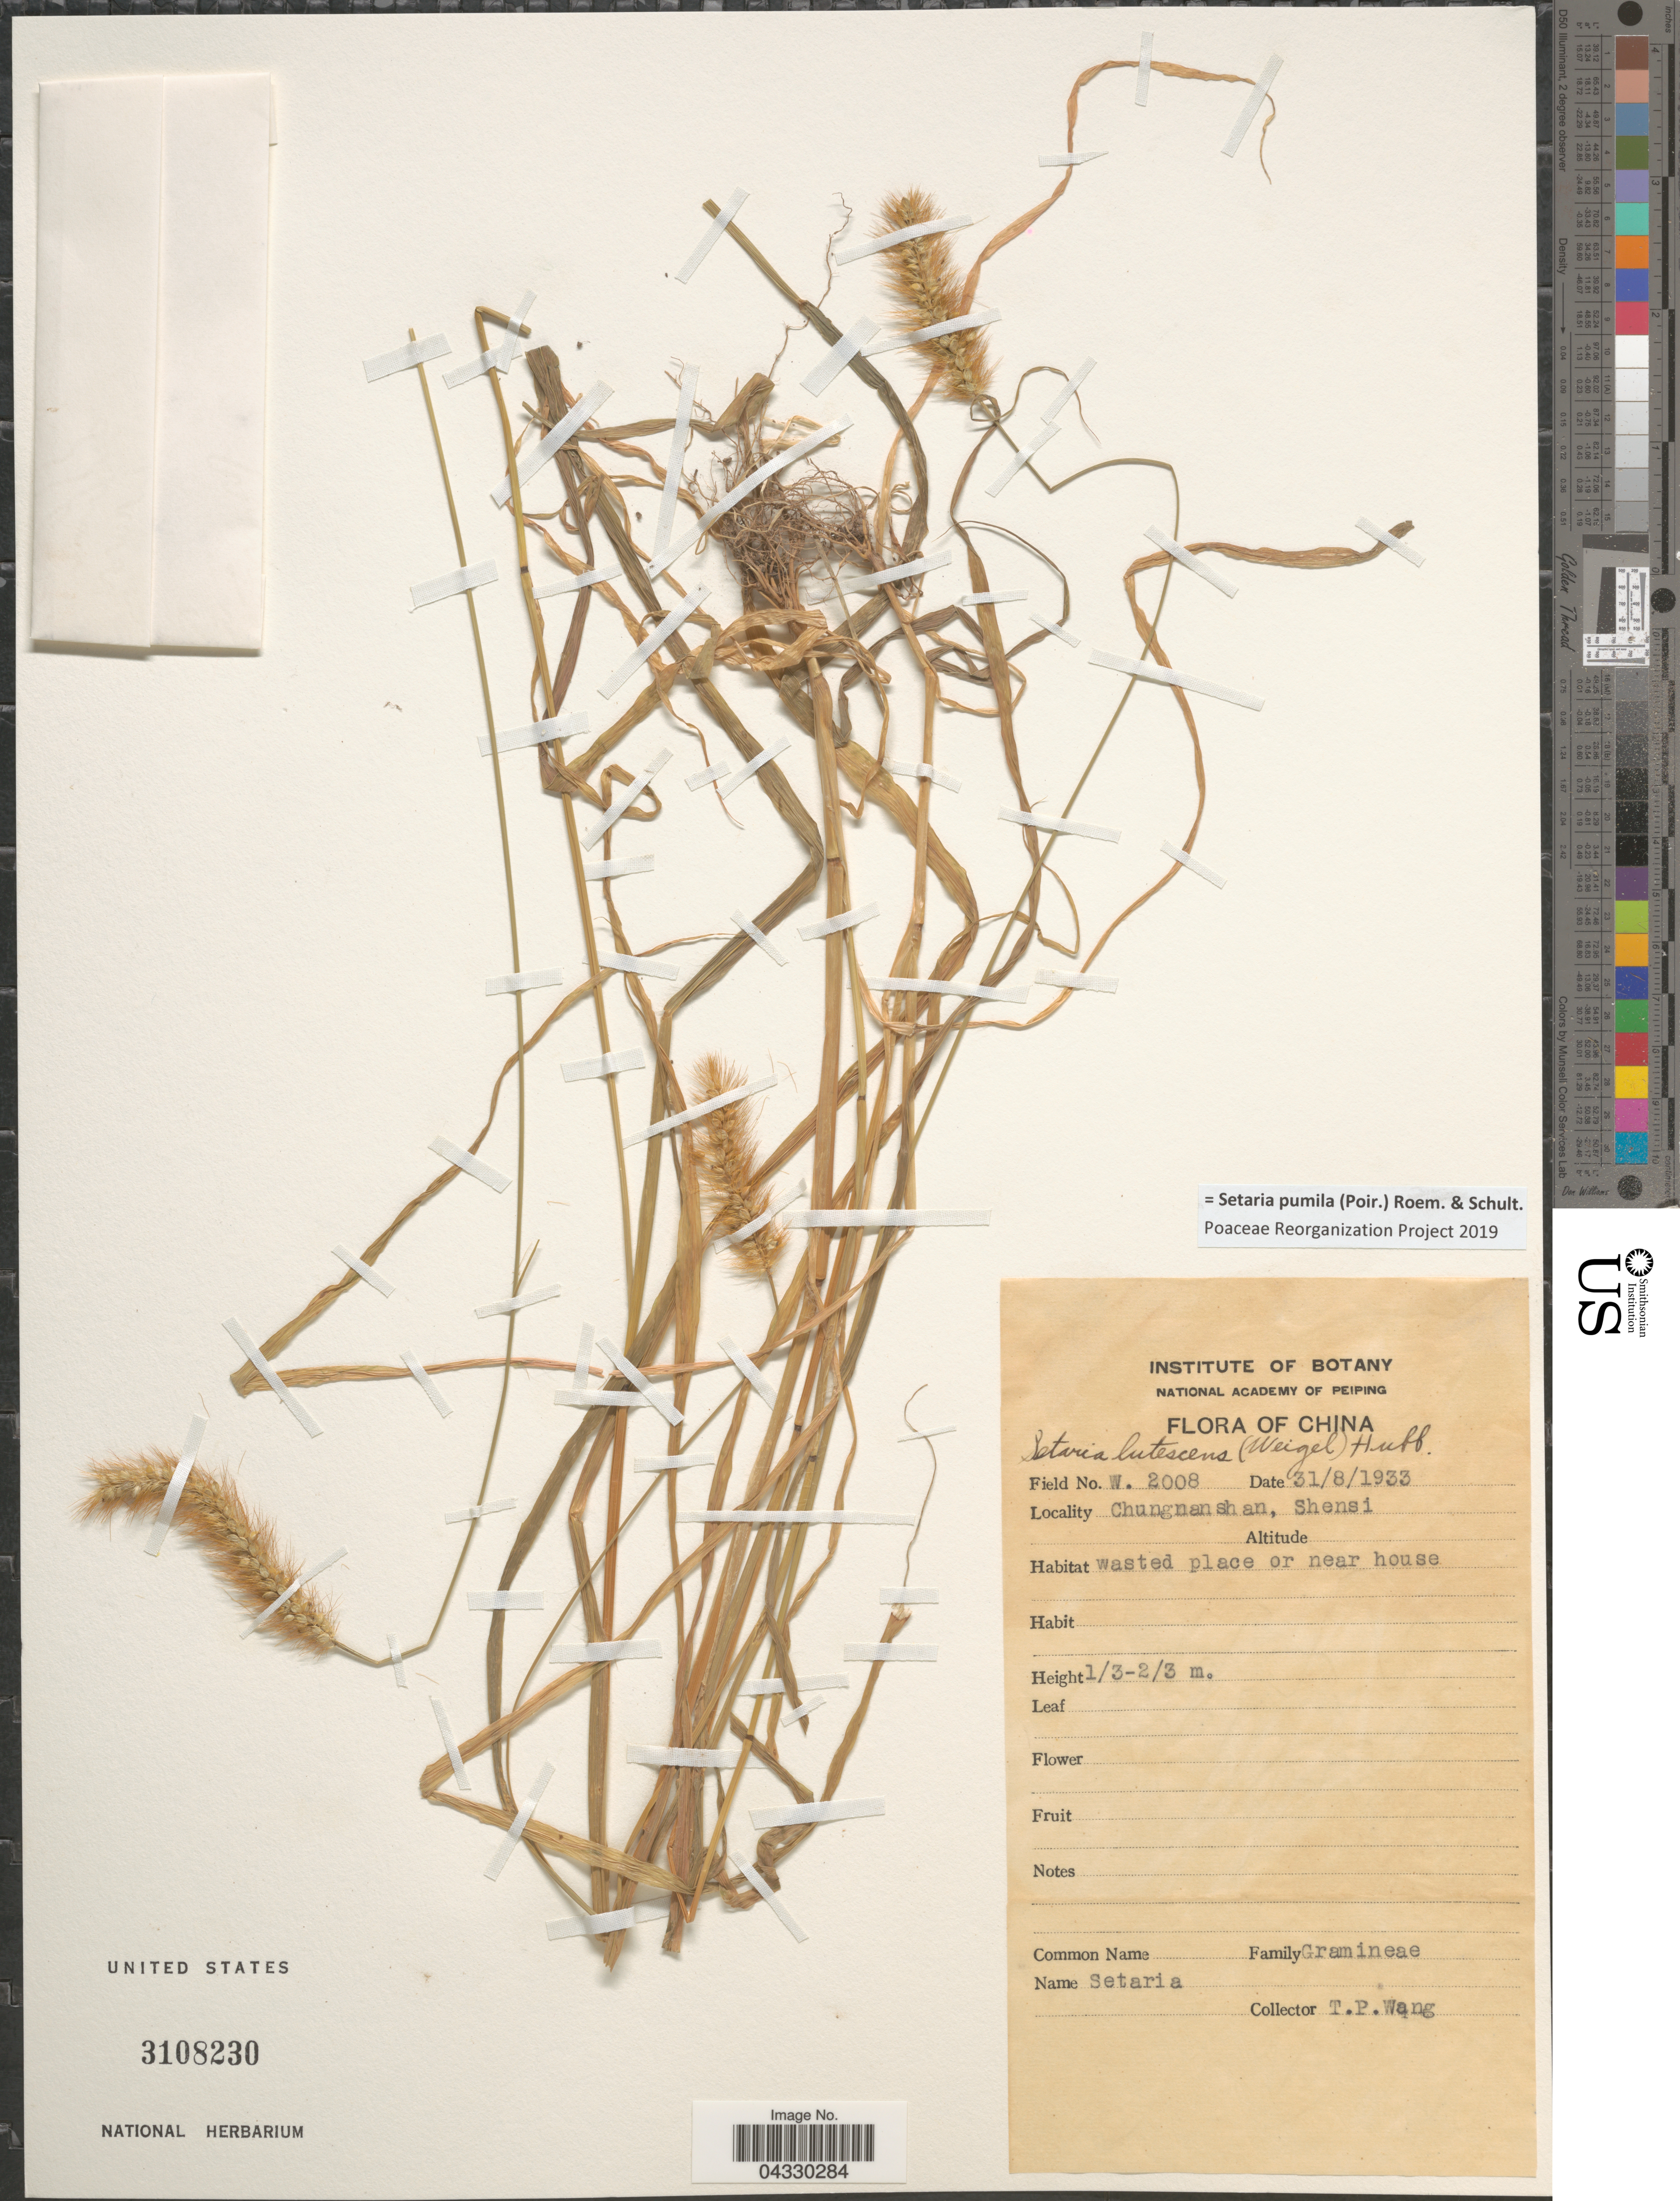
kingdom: Plantae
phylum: Tracheophyta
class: Liliopsida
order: Poales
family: Poaceae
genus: Setaria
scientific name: Setaria pumila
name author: (Poir.) Roem. & Schult.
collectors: T. Wang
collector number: W.2008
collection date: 1933-08-31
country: China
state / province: Shaanxi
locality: Chungnanshan, Shensi. Wasted place or near house.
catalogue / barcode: US 3108230